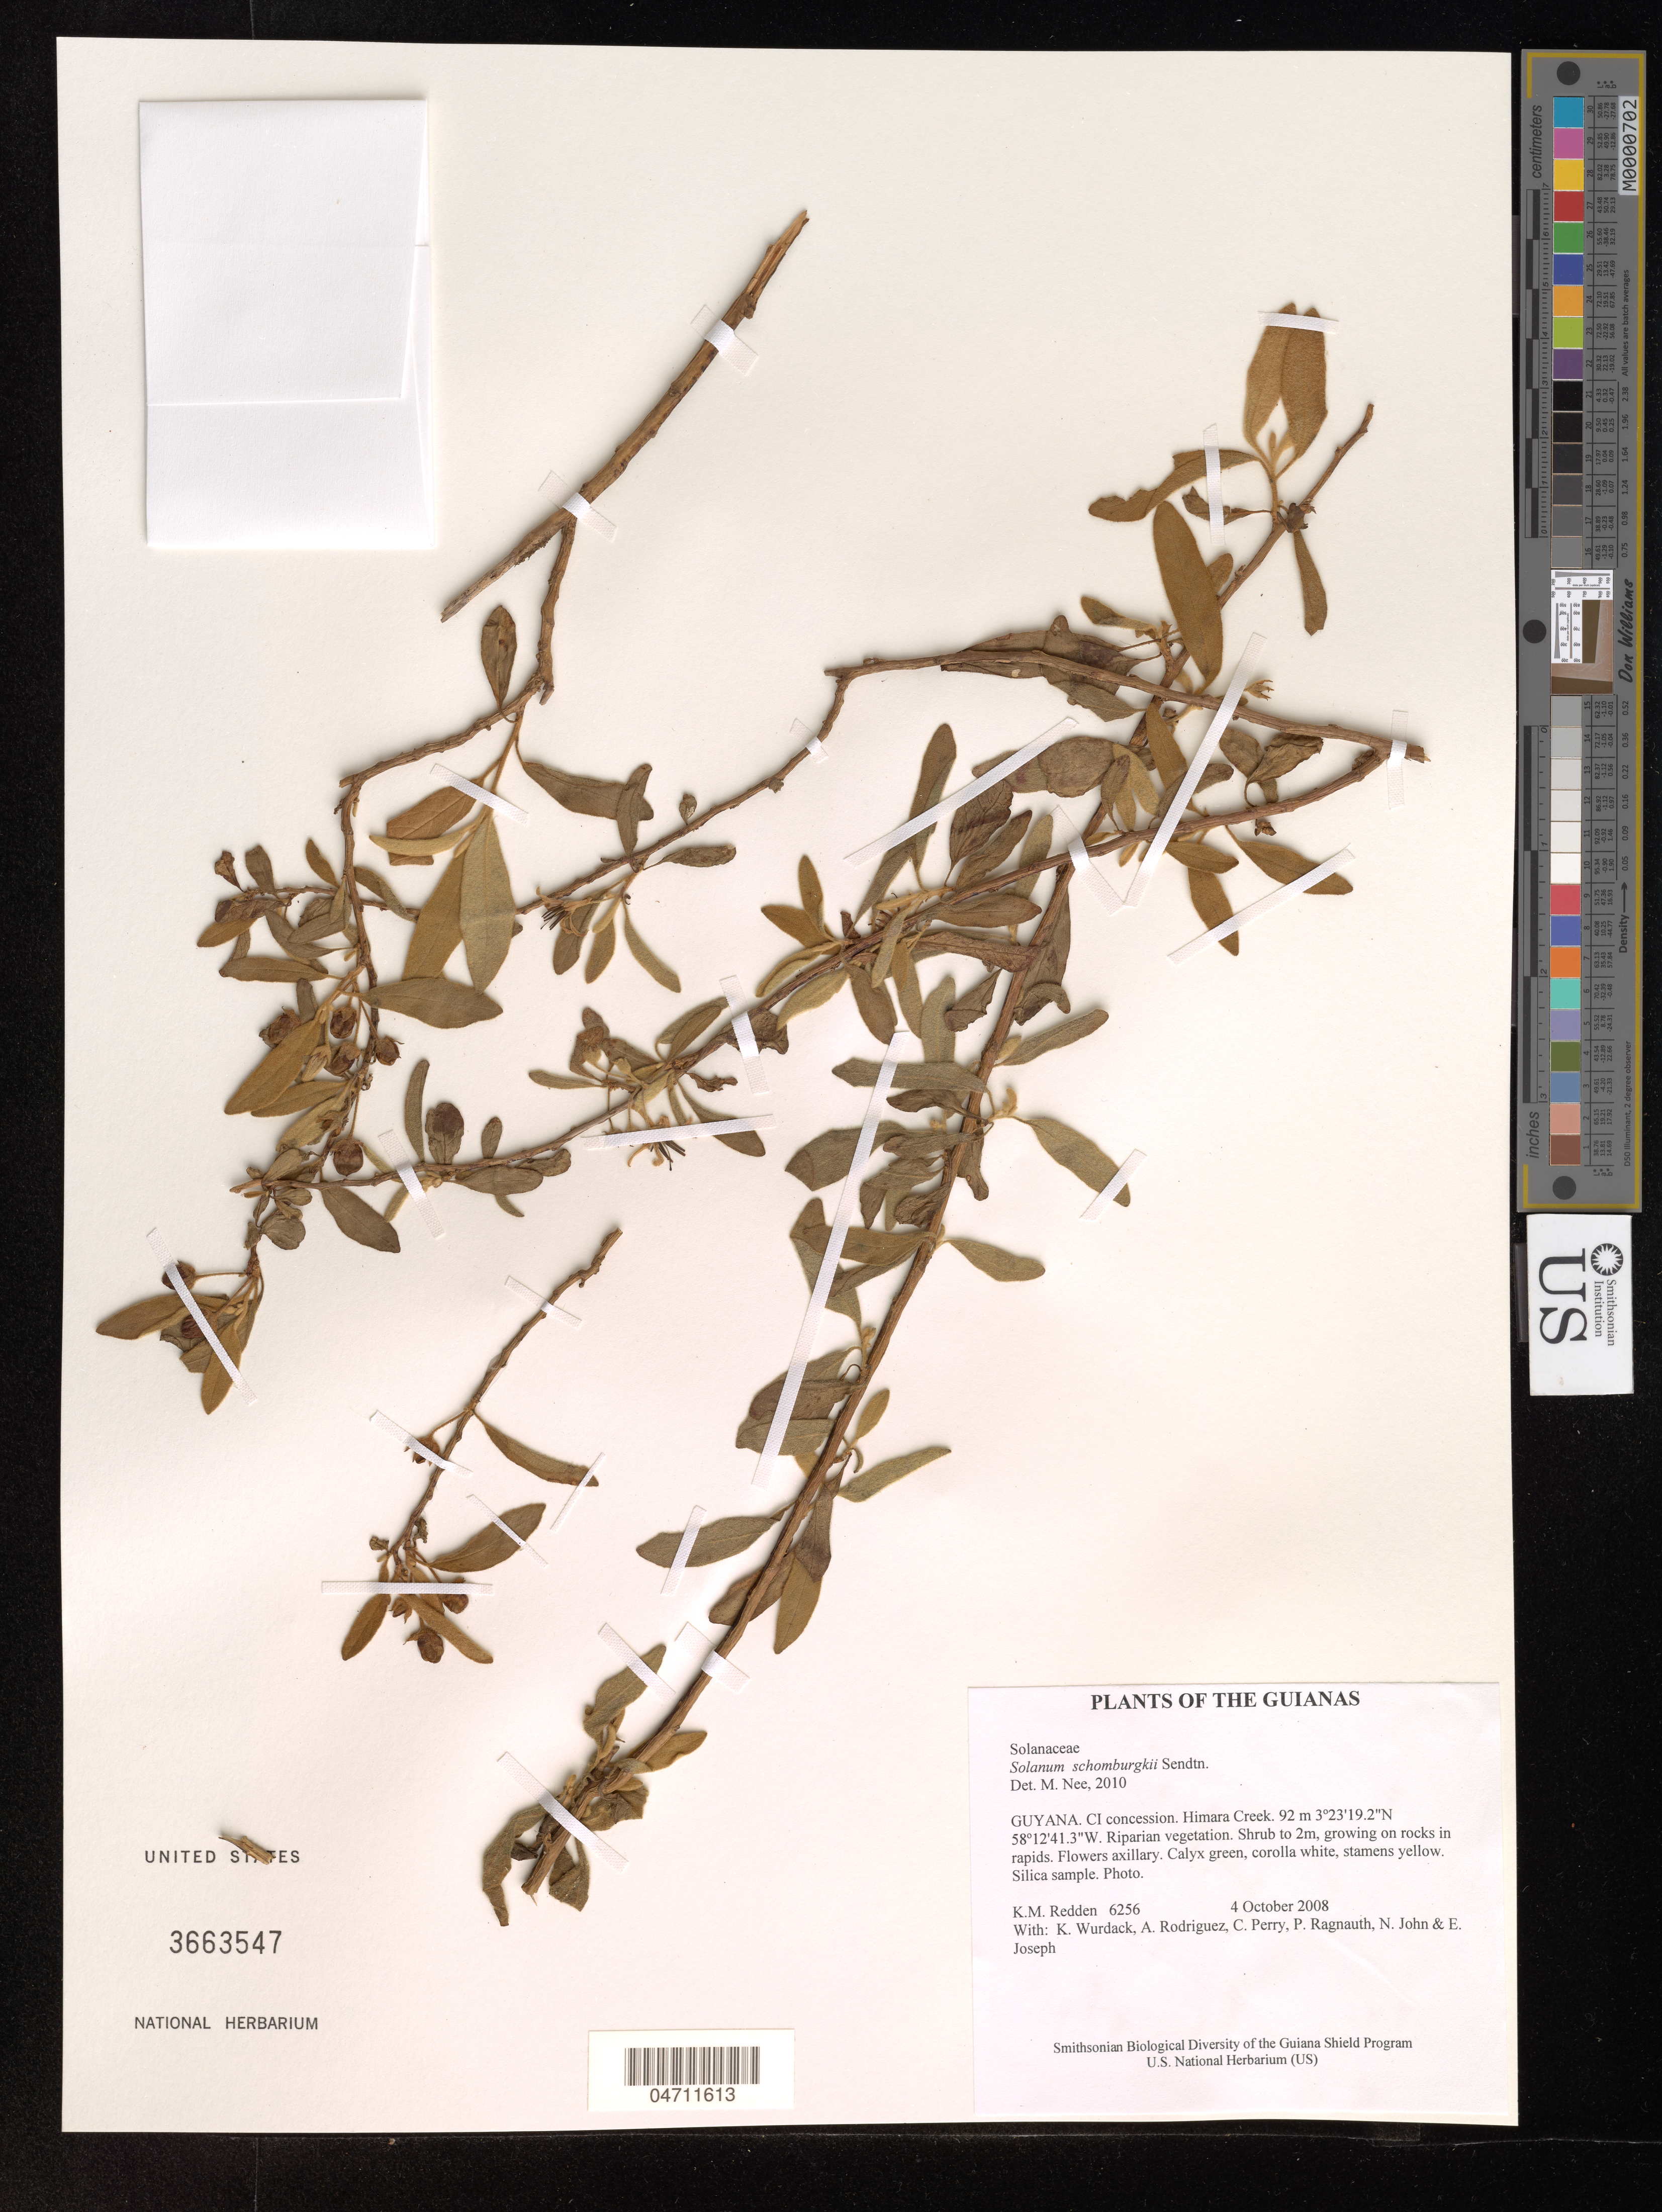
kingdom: Plantae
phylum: Tracheophyta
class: Magnoliopsida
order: Solanales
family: Solanaceae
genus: Solanum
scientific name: Solanum schomburgkii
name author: Sendtn.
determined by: Nee, Michael H.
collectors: K. M. Redden, K. Wurdack, A. Rodriguez, C. Perry, P. Ragnauth, N. John & E. Joseph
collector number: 6256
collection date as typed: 4 October 2008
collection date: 2008-10-04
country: Guyana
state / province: U. Takutu-U. Essequibo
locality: CI concession. Himara Creek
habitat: Riparian vegetation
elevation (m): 92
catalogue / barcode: US 3663547